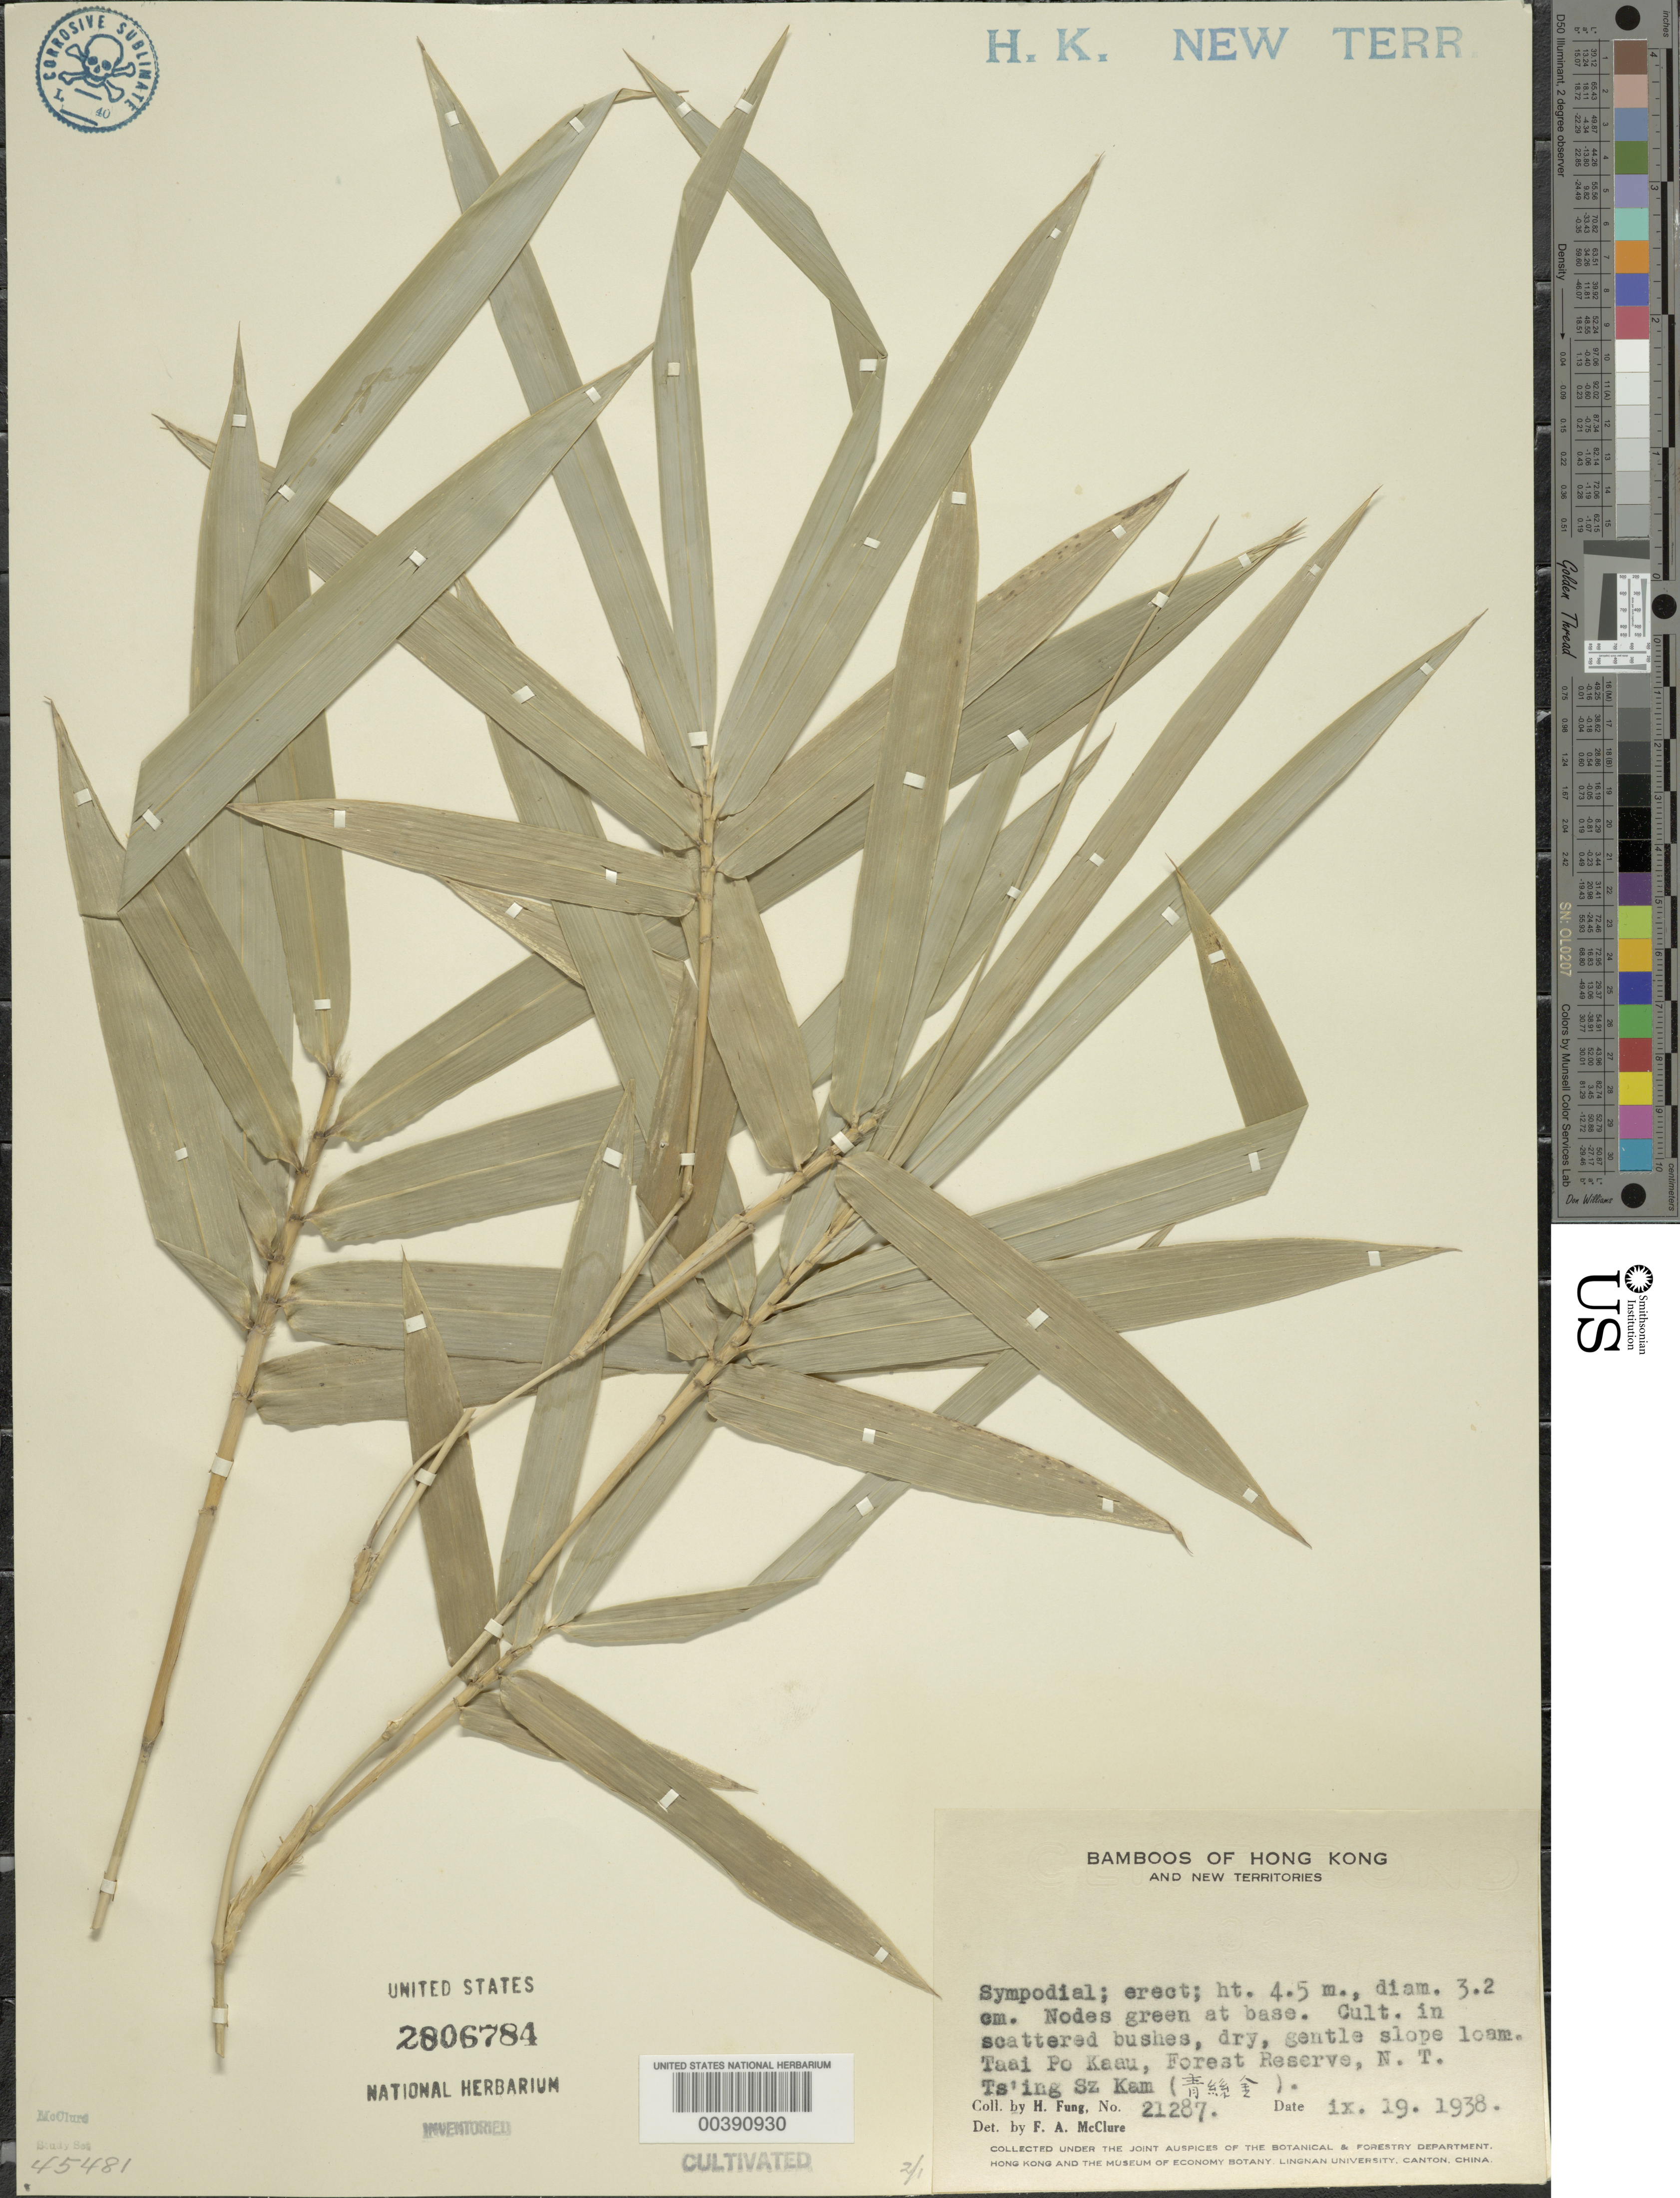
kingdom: Plantae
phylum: Tracheophyta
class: Liliopsida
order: Poales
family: Poaceae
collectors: H. L. Fung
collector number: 21287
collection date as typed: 19 Sep 1938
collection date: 1938-09-19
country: China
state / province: Hong Kong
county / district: New Territories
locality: Forest reserve, taai po kaau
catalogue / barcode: US 2806784